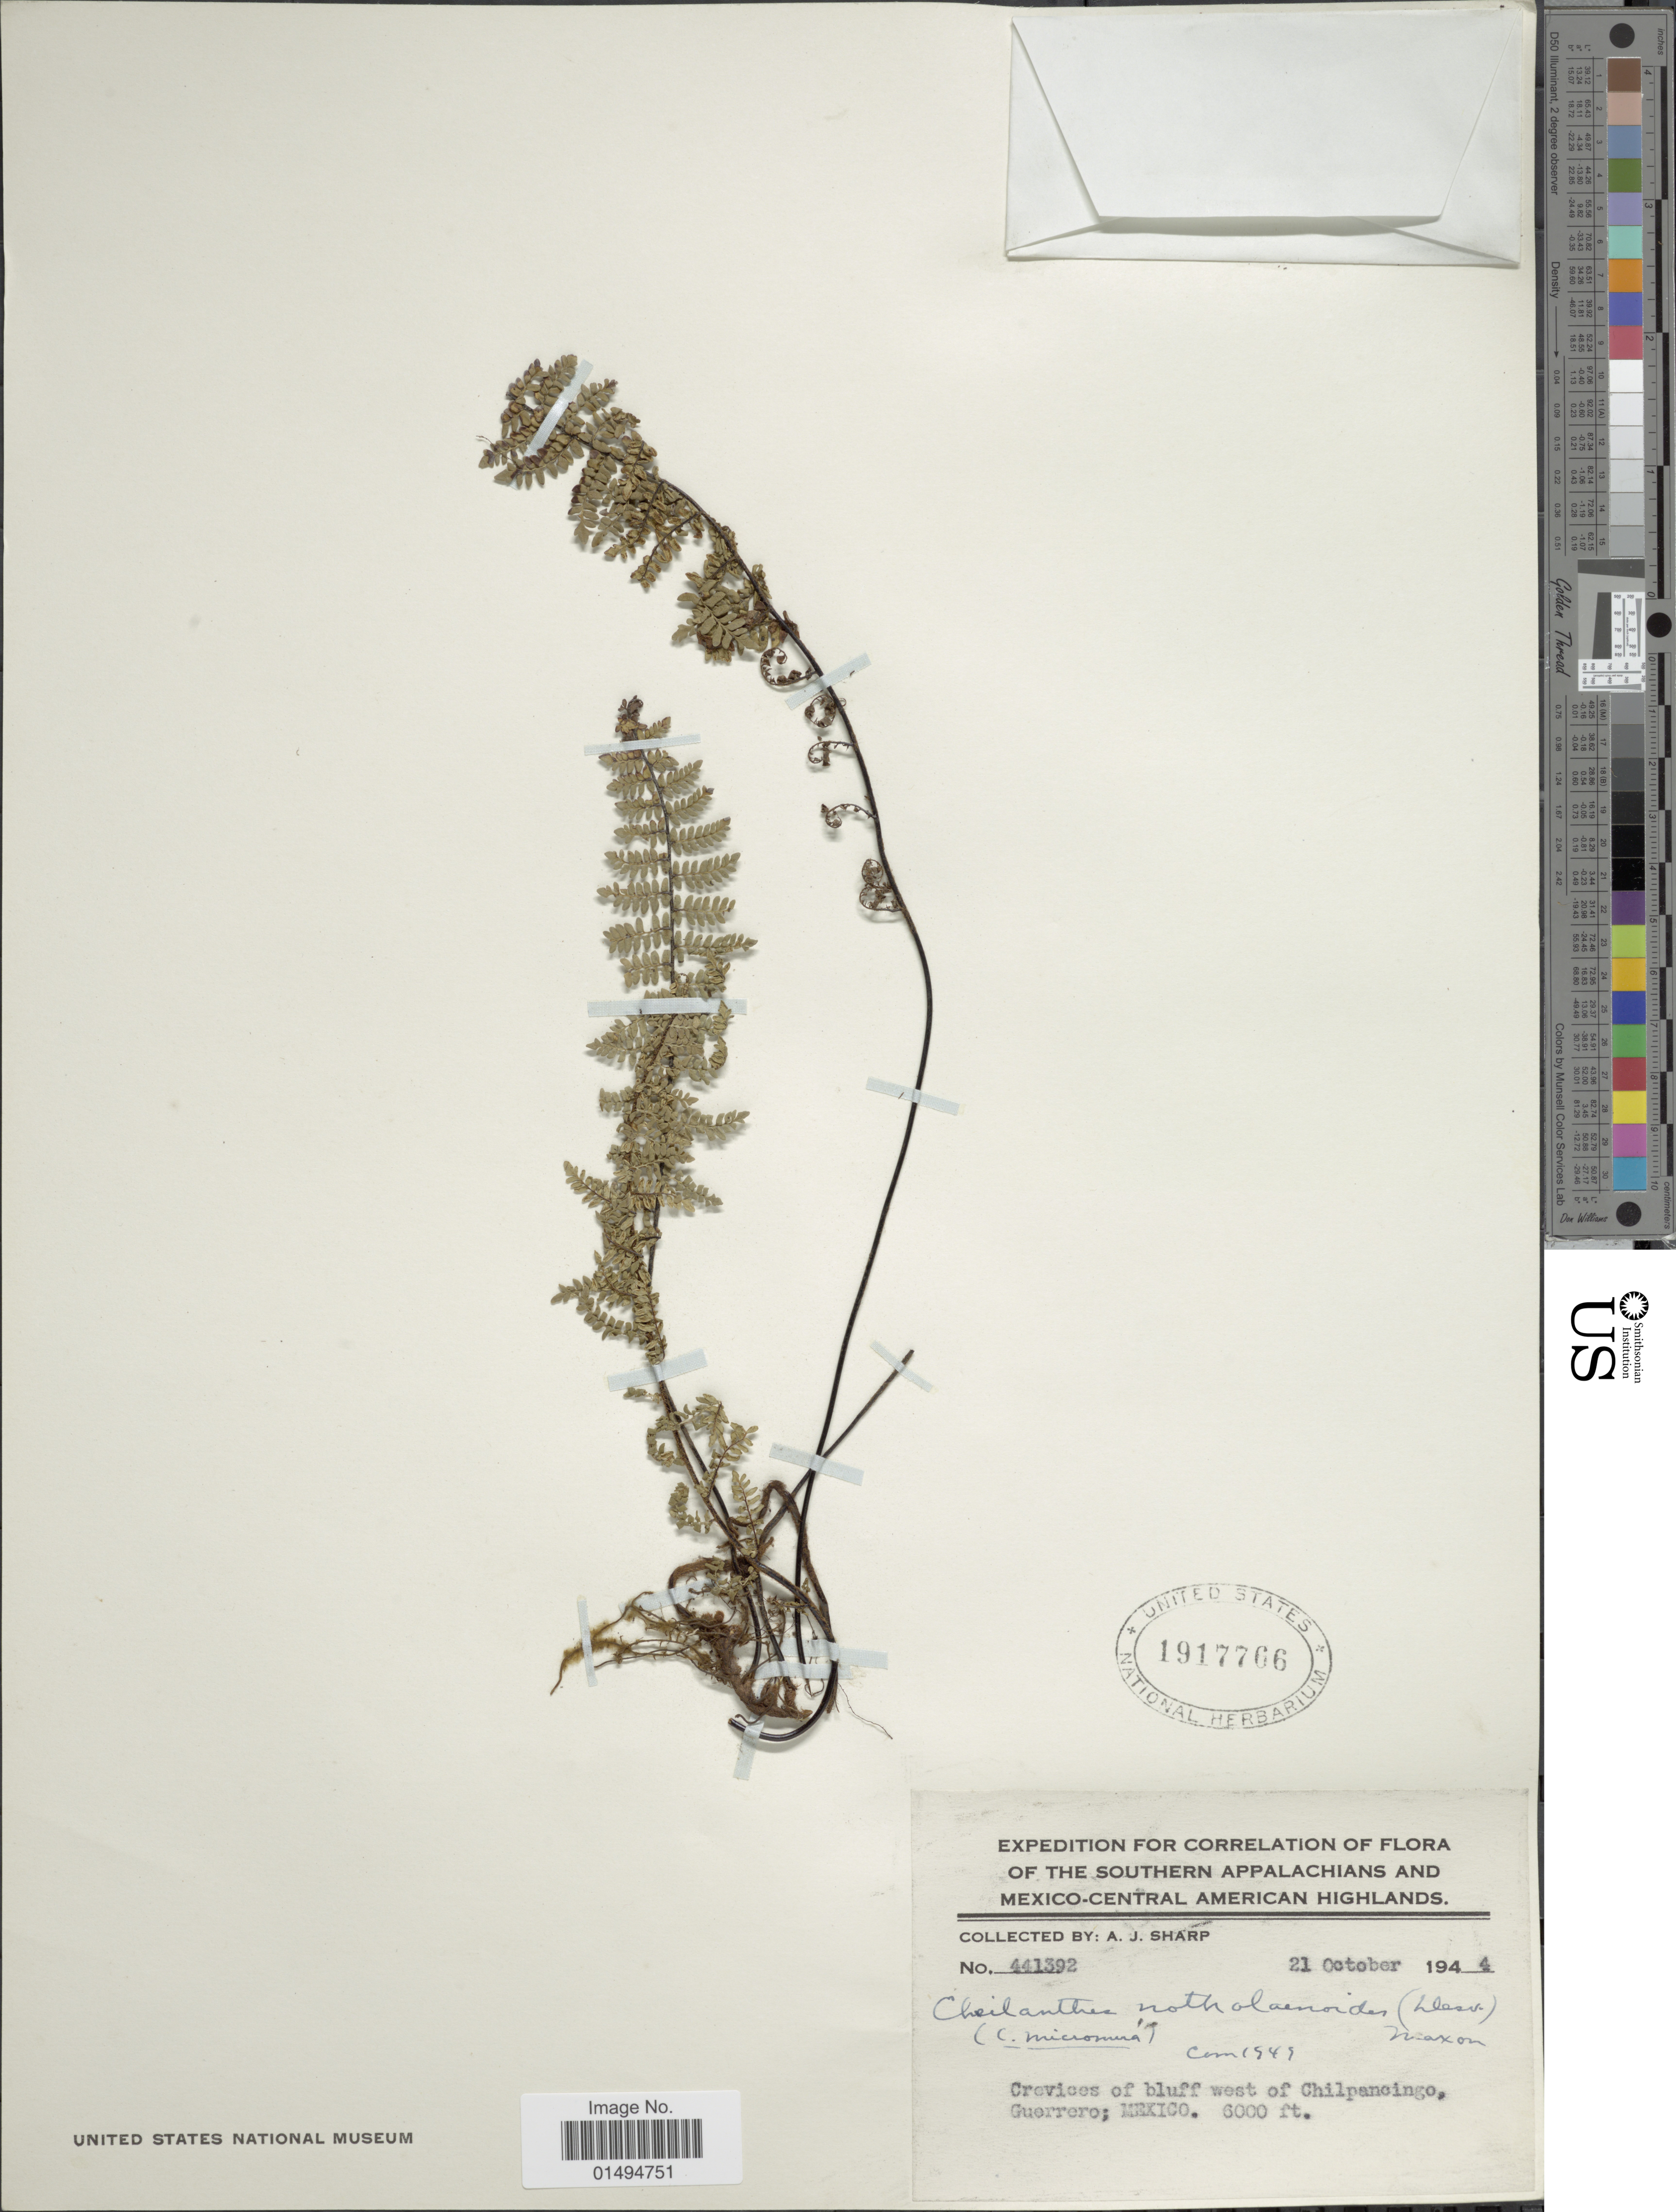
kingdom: Plantae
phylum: Tracheophyta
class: Polypodiopsida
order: Polypodiales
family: Pteridaceae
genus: Myriopteris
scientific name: Myriopteris notholaenoides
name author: (Desv.) Grusz & Windham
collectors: A. J. Sharp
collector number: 441392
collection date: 1944-10-21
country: Mexico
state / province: Guerrero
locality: Crevices of bluff west of Chilpancingo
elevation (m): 1829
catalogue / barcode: US 1917766